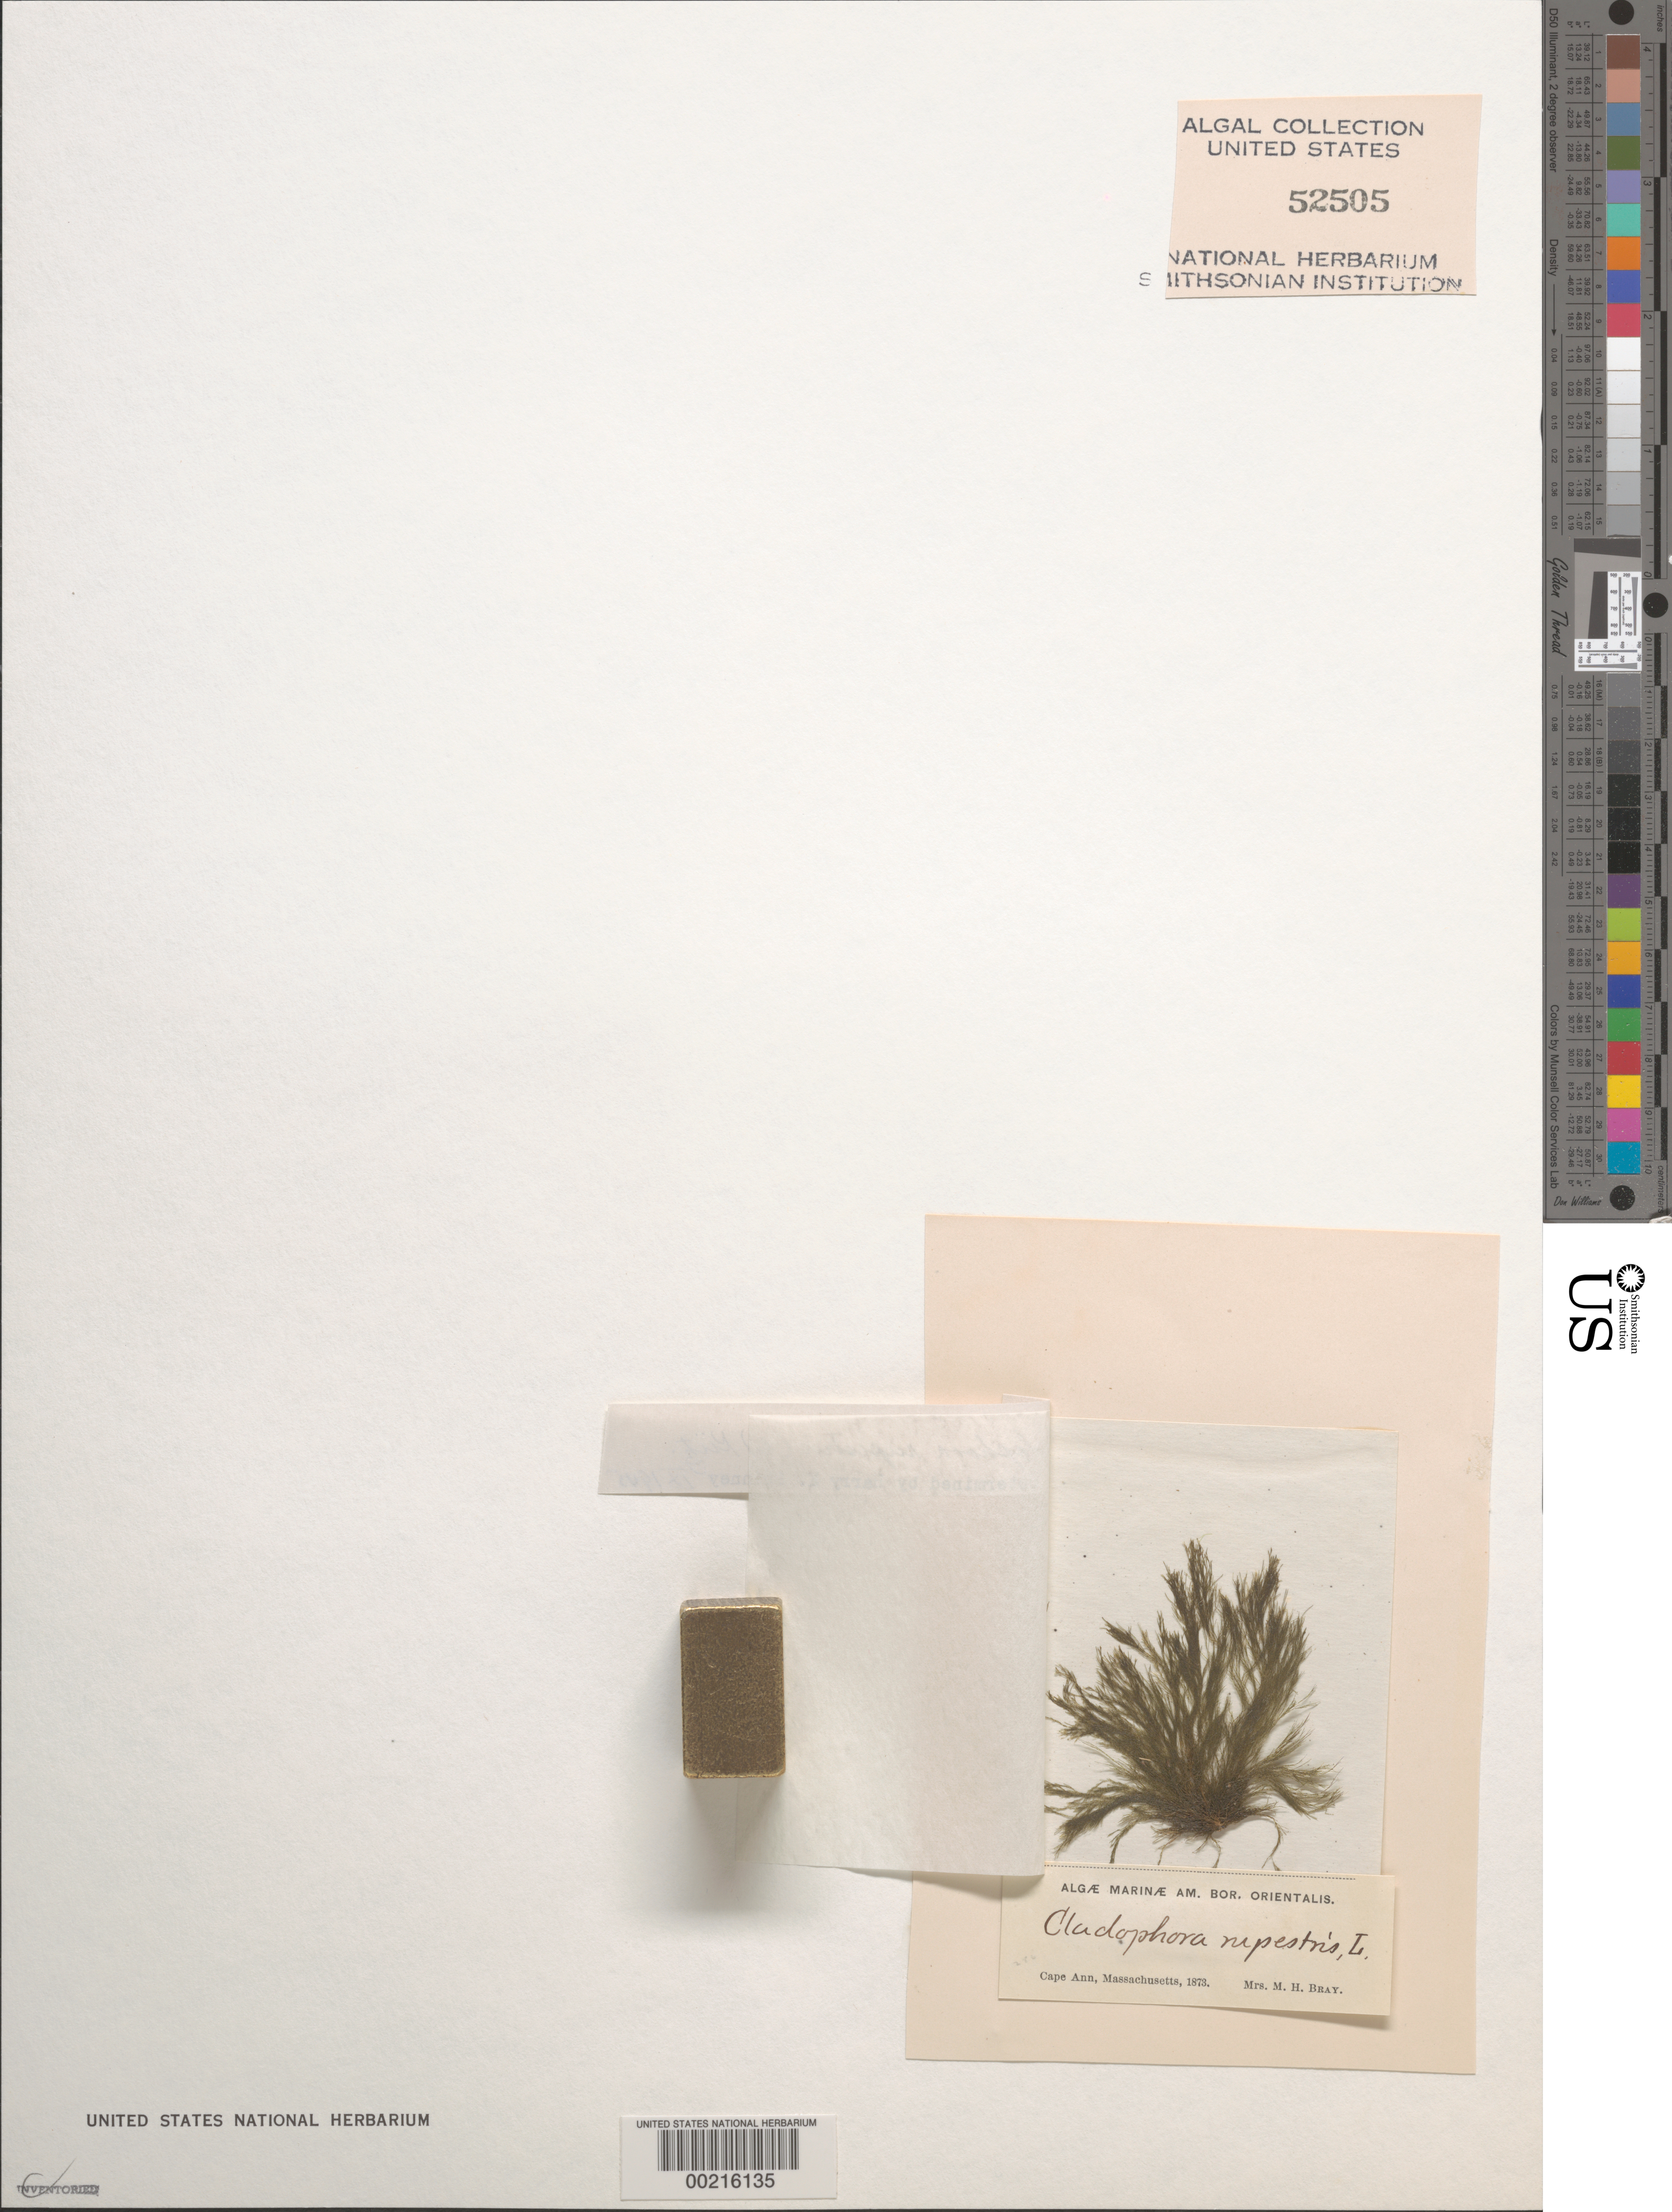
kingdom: Plantae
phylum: Chlorophyta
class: Ulvophyceae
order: Cladophorales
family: Cladophoraceae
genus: Cladophora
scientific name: Cladophora rupestris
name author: (Roth) Kütz.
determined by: Phinney, H. K.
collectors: M. Bray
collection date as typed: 1873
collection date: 1873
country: United States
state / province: Massachusetts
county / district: Essex County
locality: Cape Ann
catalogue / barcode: US 52505